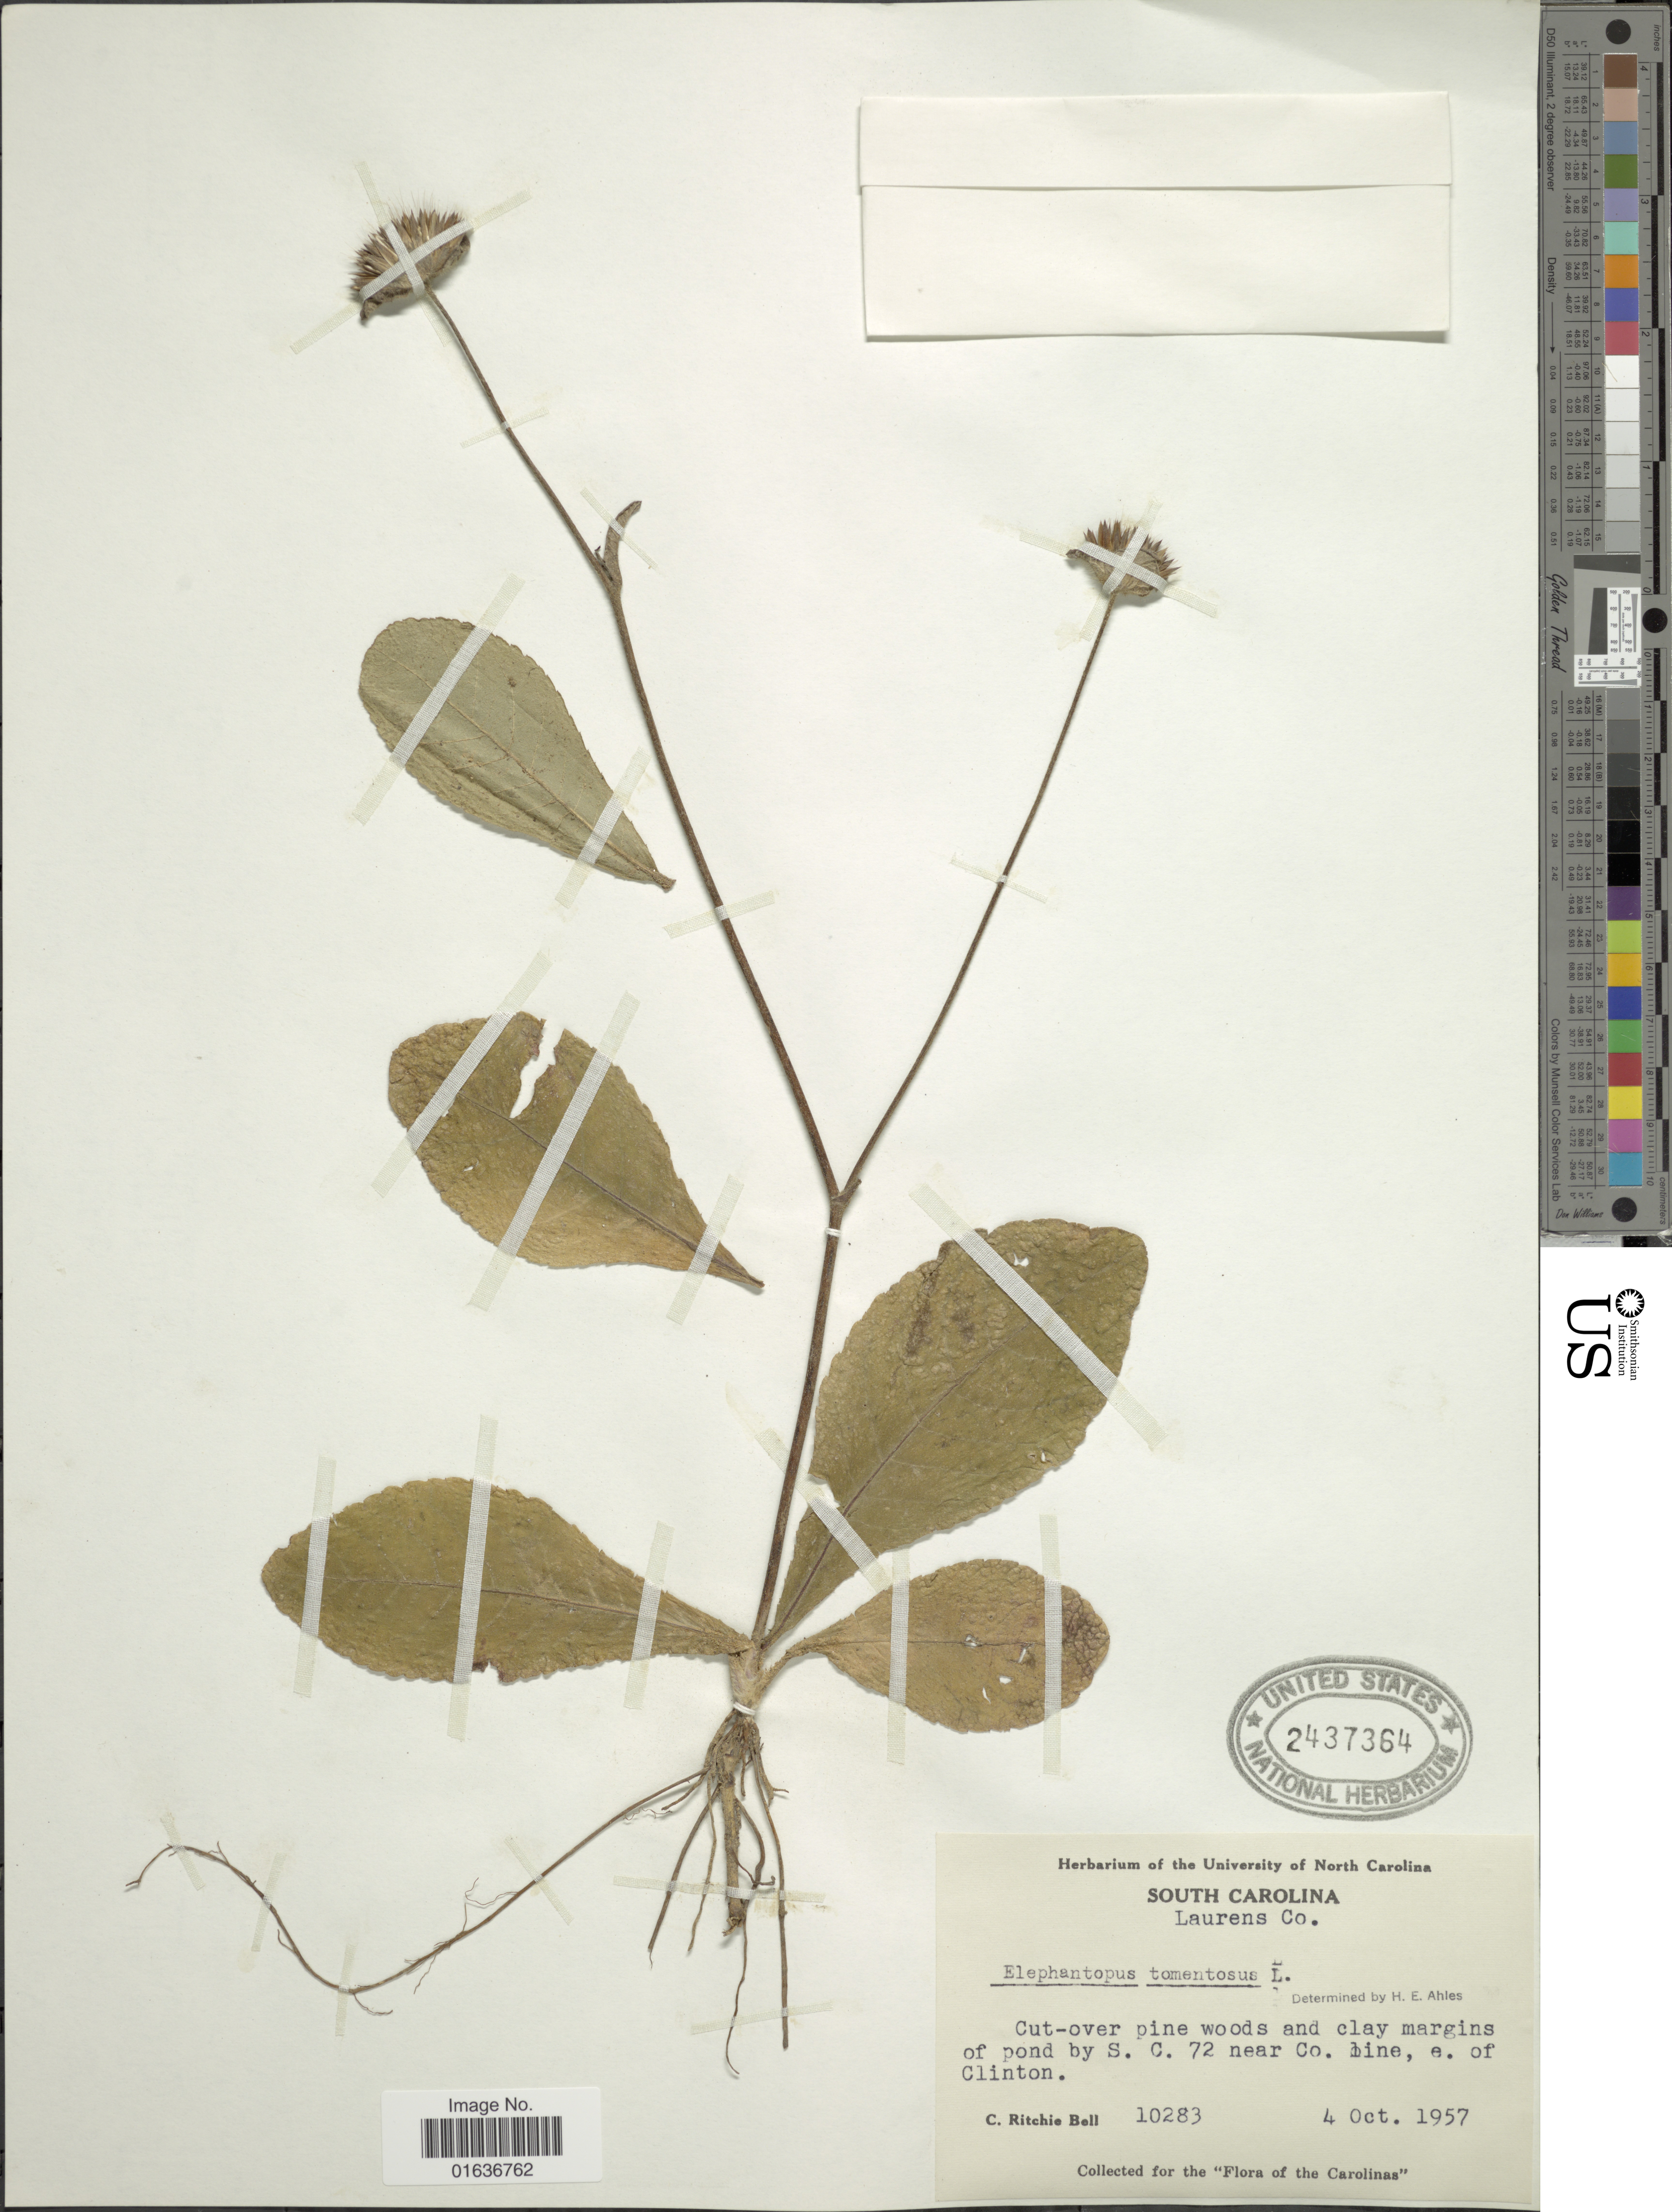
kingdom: Plantae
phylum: Tracheophyta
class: Magnoliopsida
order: Asterales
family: Asteraceae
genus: Elephantopus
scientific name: Elephantopus tomentosus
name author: L.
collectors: C. R. Bell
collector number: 10283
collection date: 1957-10-04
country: United States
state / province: South Carolina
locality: Laurens Co. Cut over pine woods and clay margins of pond by S. C. 72 near Co. line, e of Clinton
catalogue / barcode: US 2437364